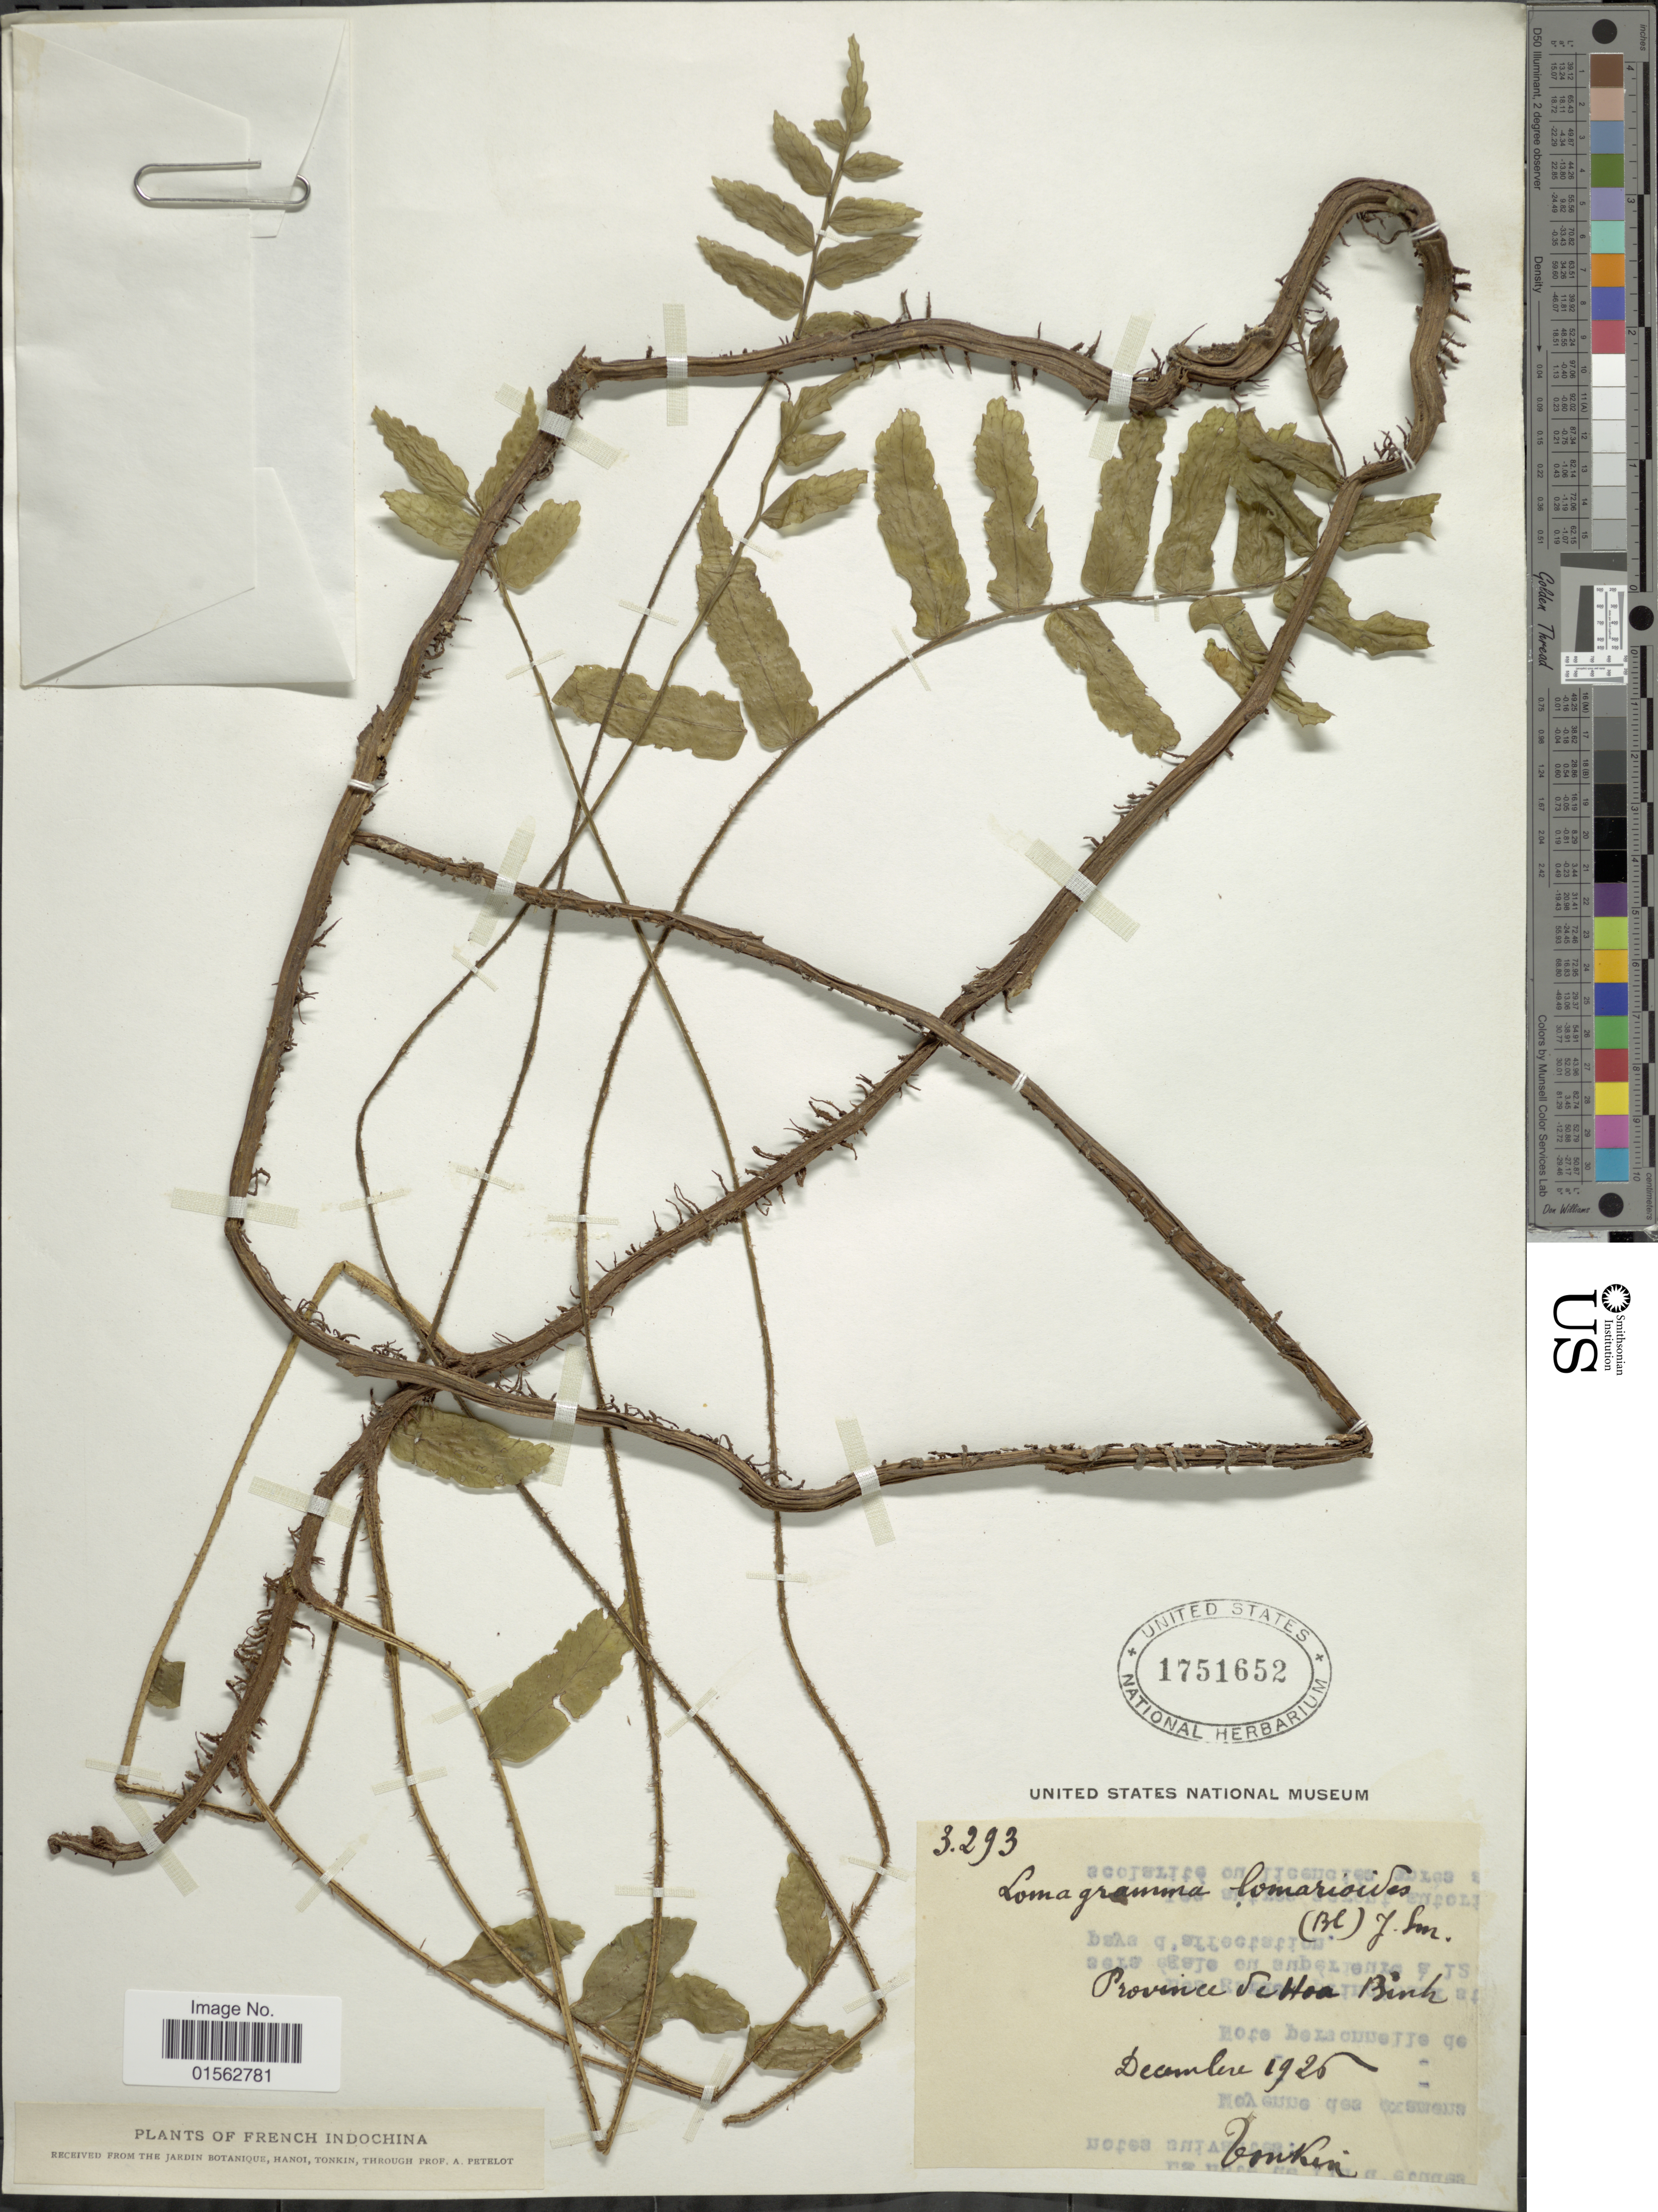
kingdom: Plantae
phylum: Tracheophyta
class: Polypodiopsida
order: Polypodiales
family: Dryopteridaceae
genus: Lomagramma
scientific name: Lomagramma mathewsii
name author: (Ching) Holttum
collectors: A. Petelot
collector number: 3293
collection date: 1926-12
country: Vietnam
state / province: Hoa Binh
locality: French Indochina. Tonkin.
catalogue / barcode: US 1751652